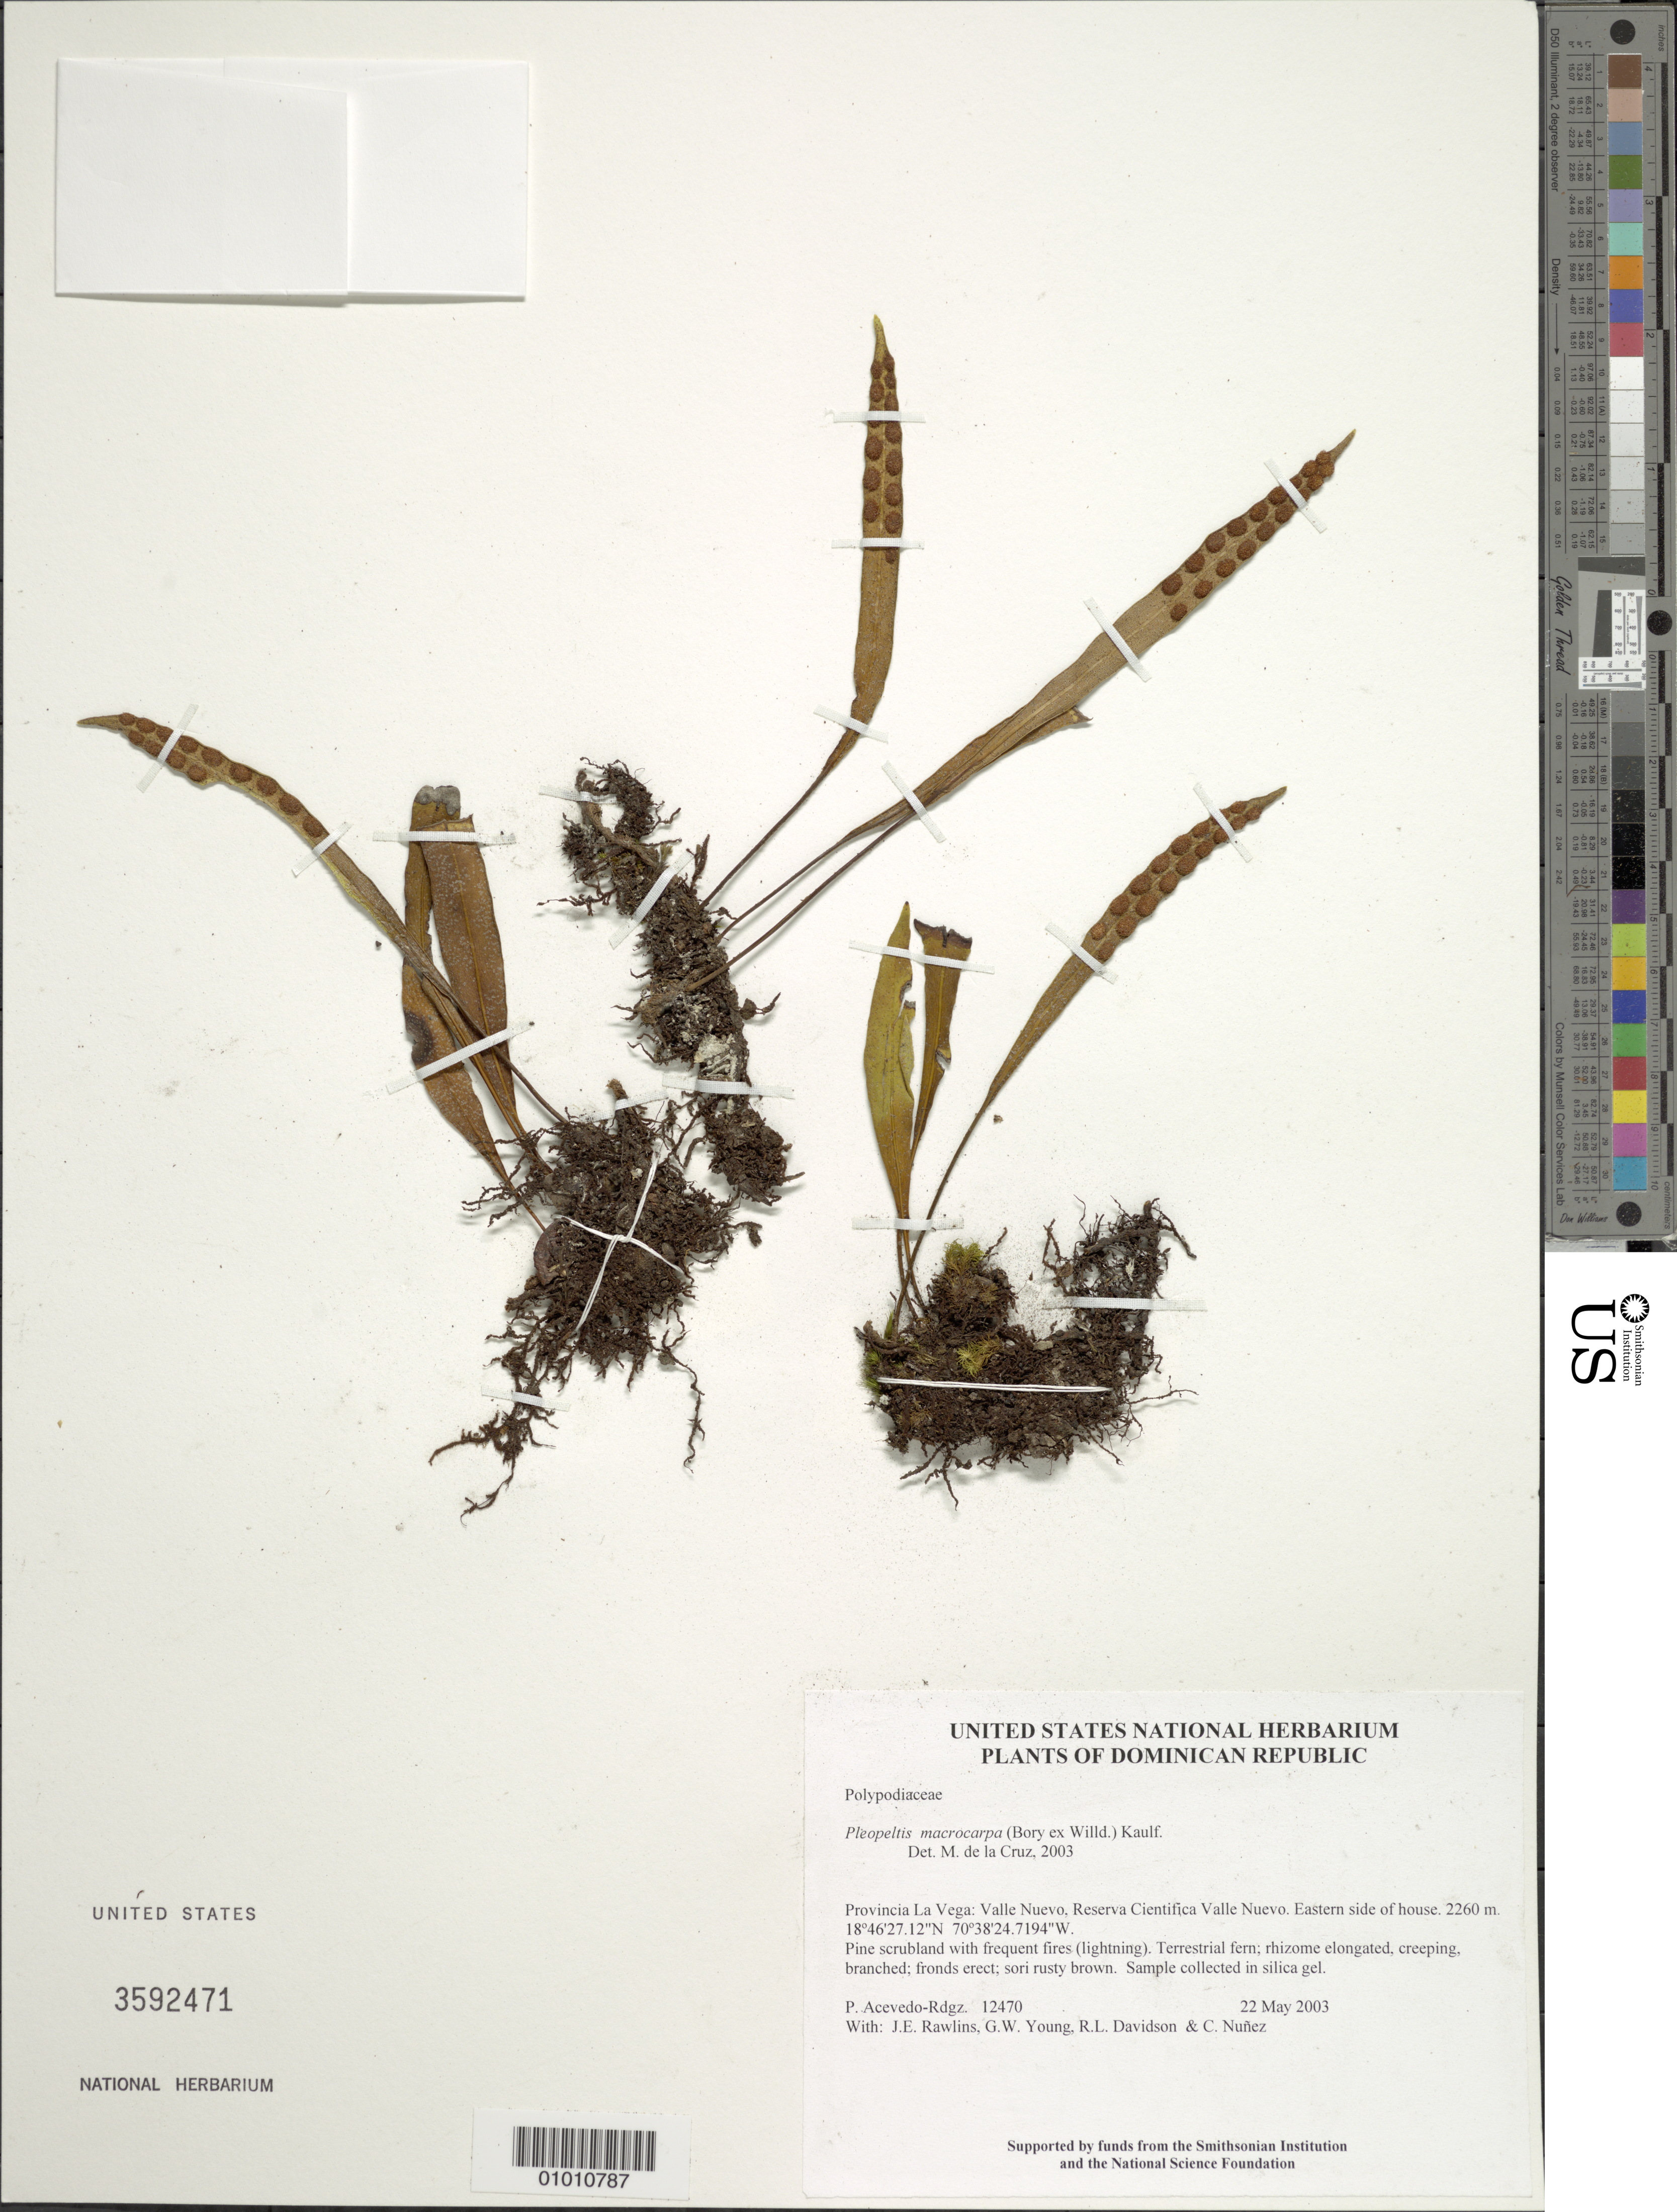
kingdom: Plantae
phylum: Tracheophyta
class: Polypodiopsida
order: Polypodiales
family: Polypodiaceae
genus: Pleopeltis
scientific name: Pleopeltis x leucospora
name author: (Klotzsch) L.B. Moore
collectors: P. Acevedo-Rodr., J. Rawlins, G. Young, R. Davidson & C. Nunez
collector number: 12470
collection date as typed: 22 May 2003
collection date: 2003-05-22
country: Dominican Republic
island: Hispaniola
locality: Provincia La Vega: Valle Nuevo, Reserva Cientifica Valle Nuevo. Eastern side of house.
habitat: Pine scrubland with frequent fires (lightning).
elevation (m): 2260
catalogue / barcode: US 3592471